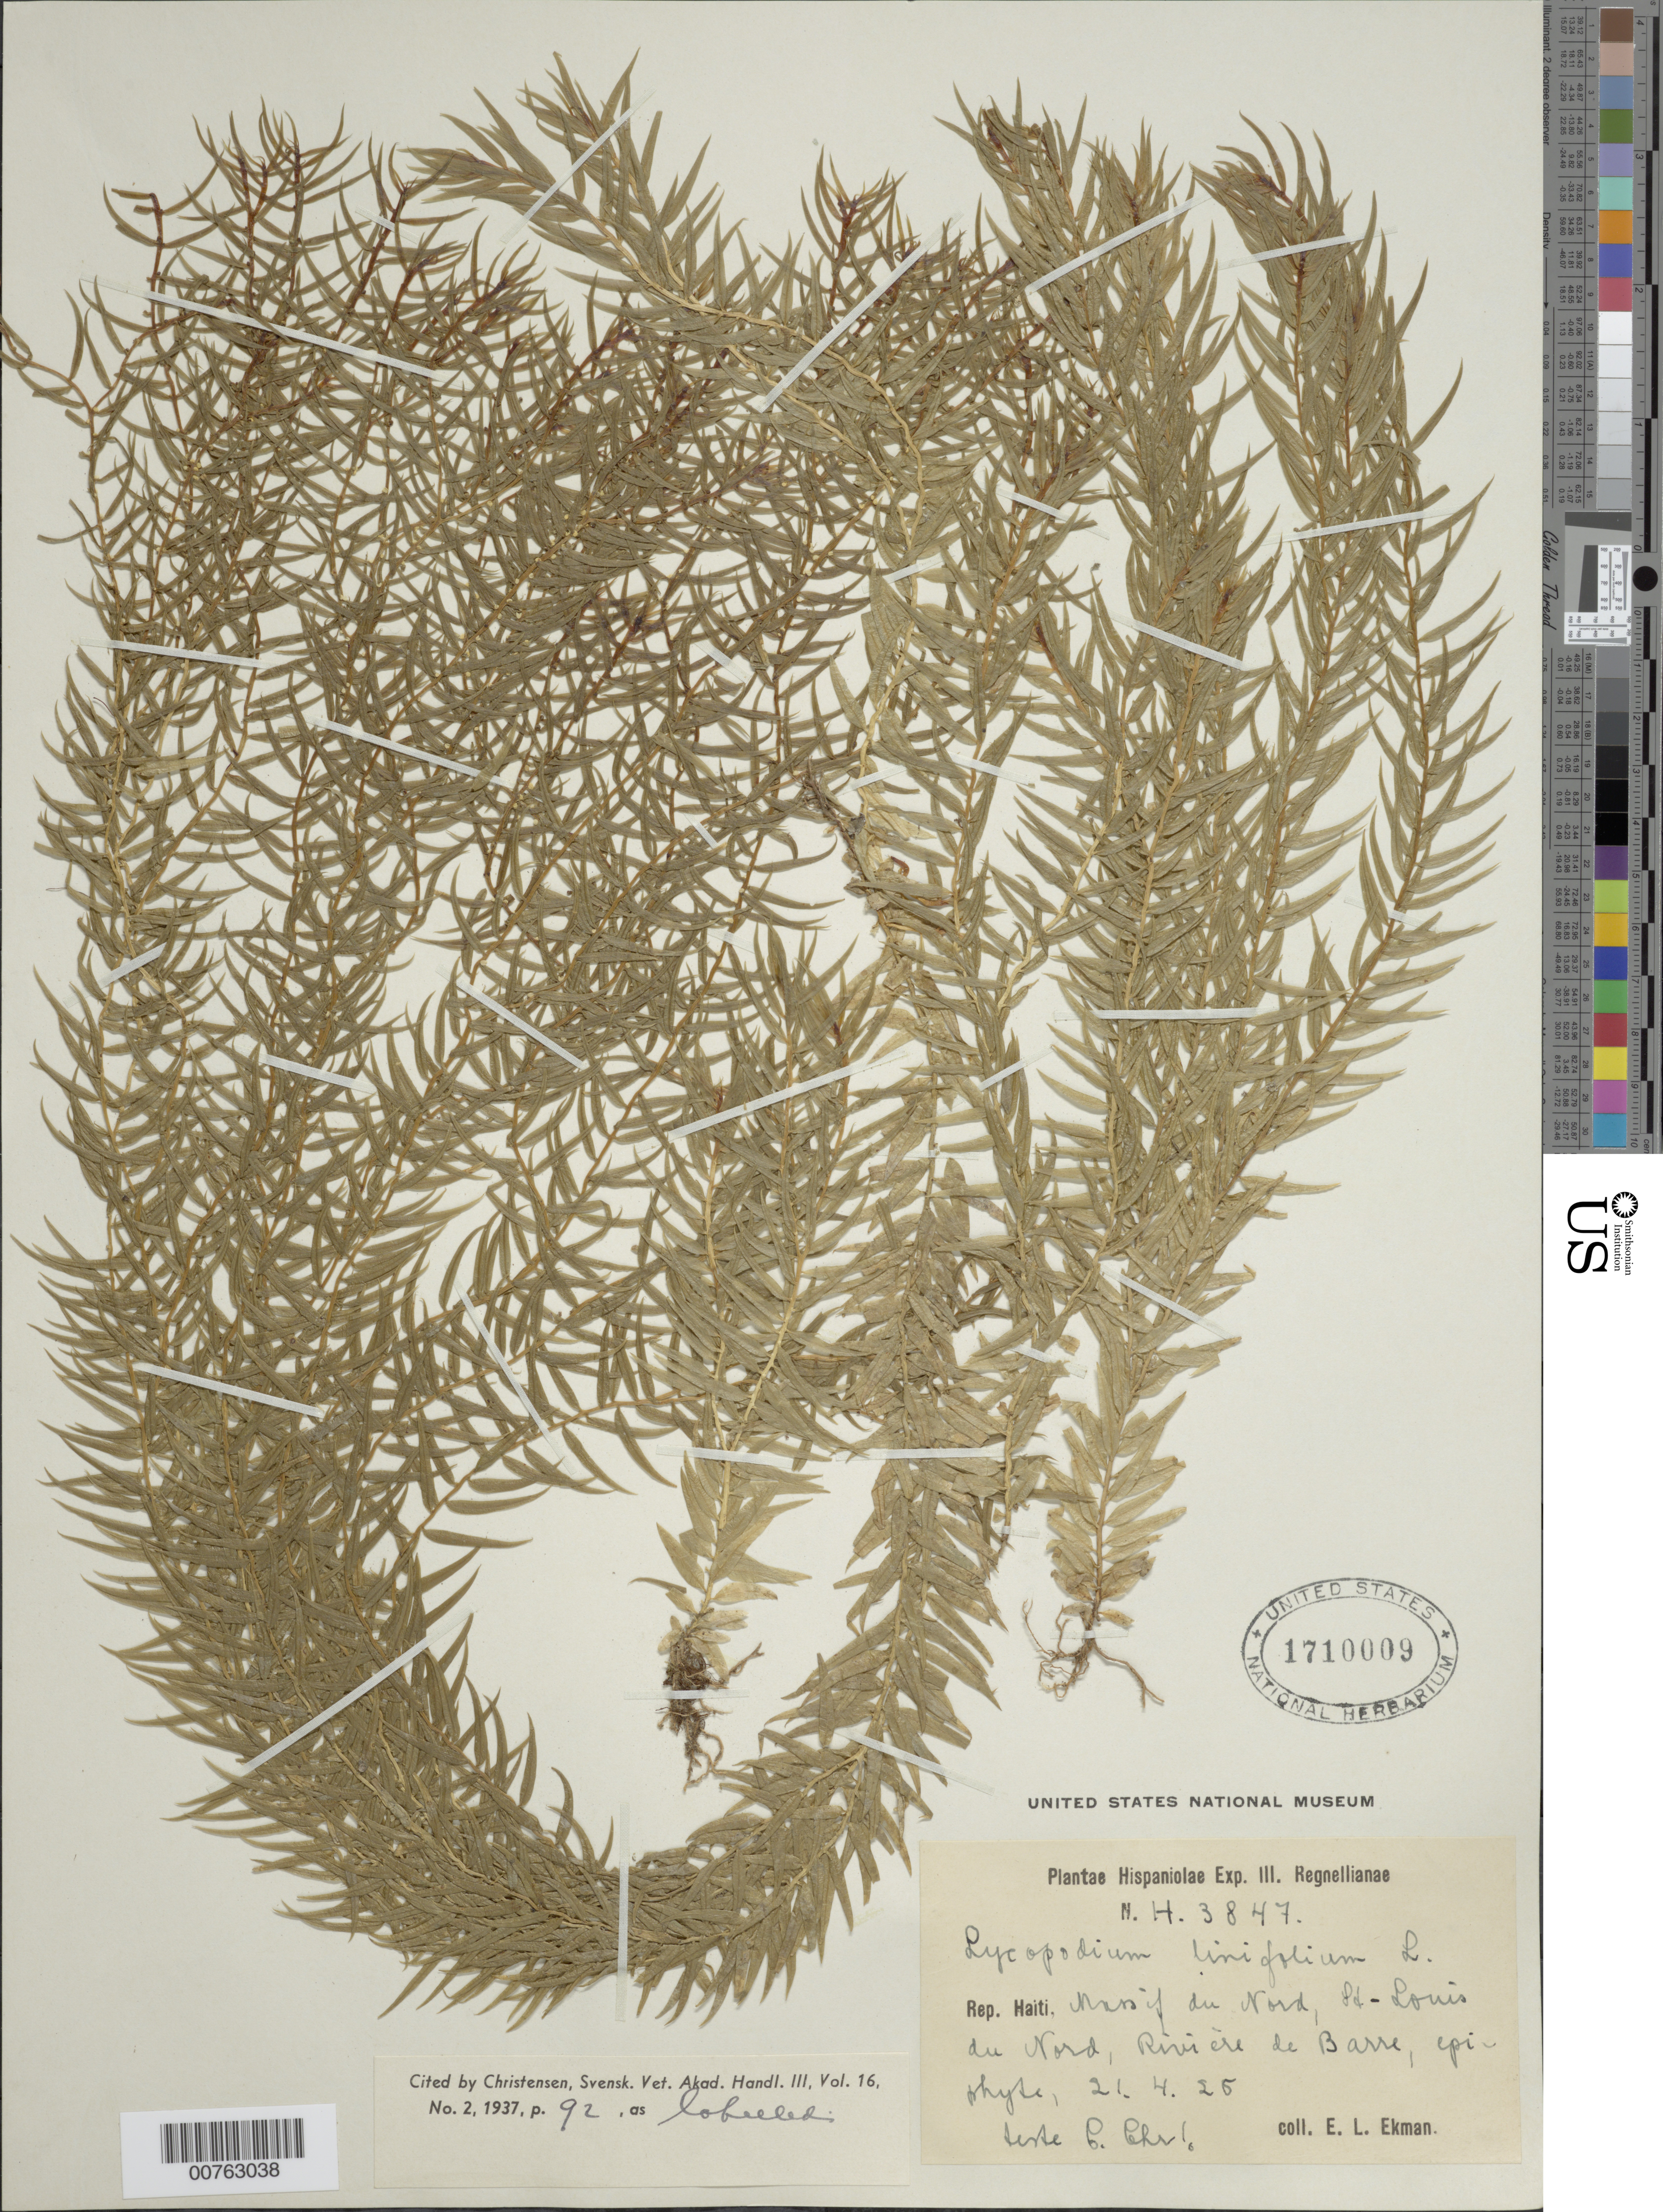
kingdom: Plantae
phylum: Tracheophyta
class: Lycopodiopsida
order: Lycopodiales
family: Lycopodiaceae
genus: Phlegmariurus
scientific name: Phlegmariurus linifolius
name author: (L.) B. Øllg.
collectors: E. L. Ekman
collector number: H 3847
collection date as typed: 21 Apr 1925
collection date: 1925-04-21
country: Haiti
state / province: Nord-Óuest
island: Hispaniola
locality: Massif du Nord, St. Louis du Nord, Rivière de Barre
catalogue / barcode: US 1710009